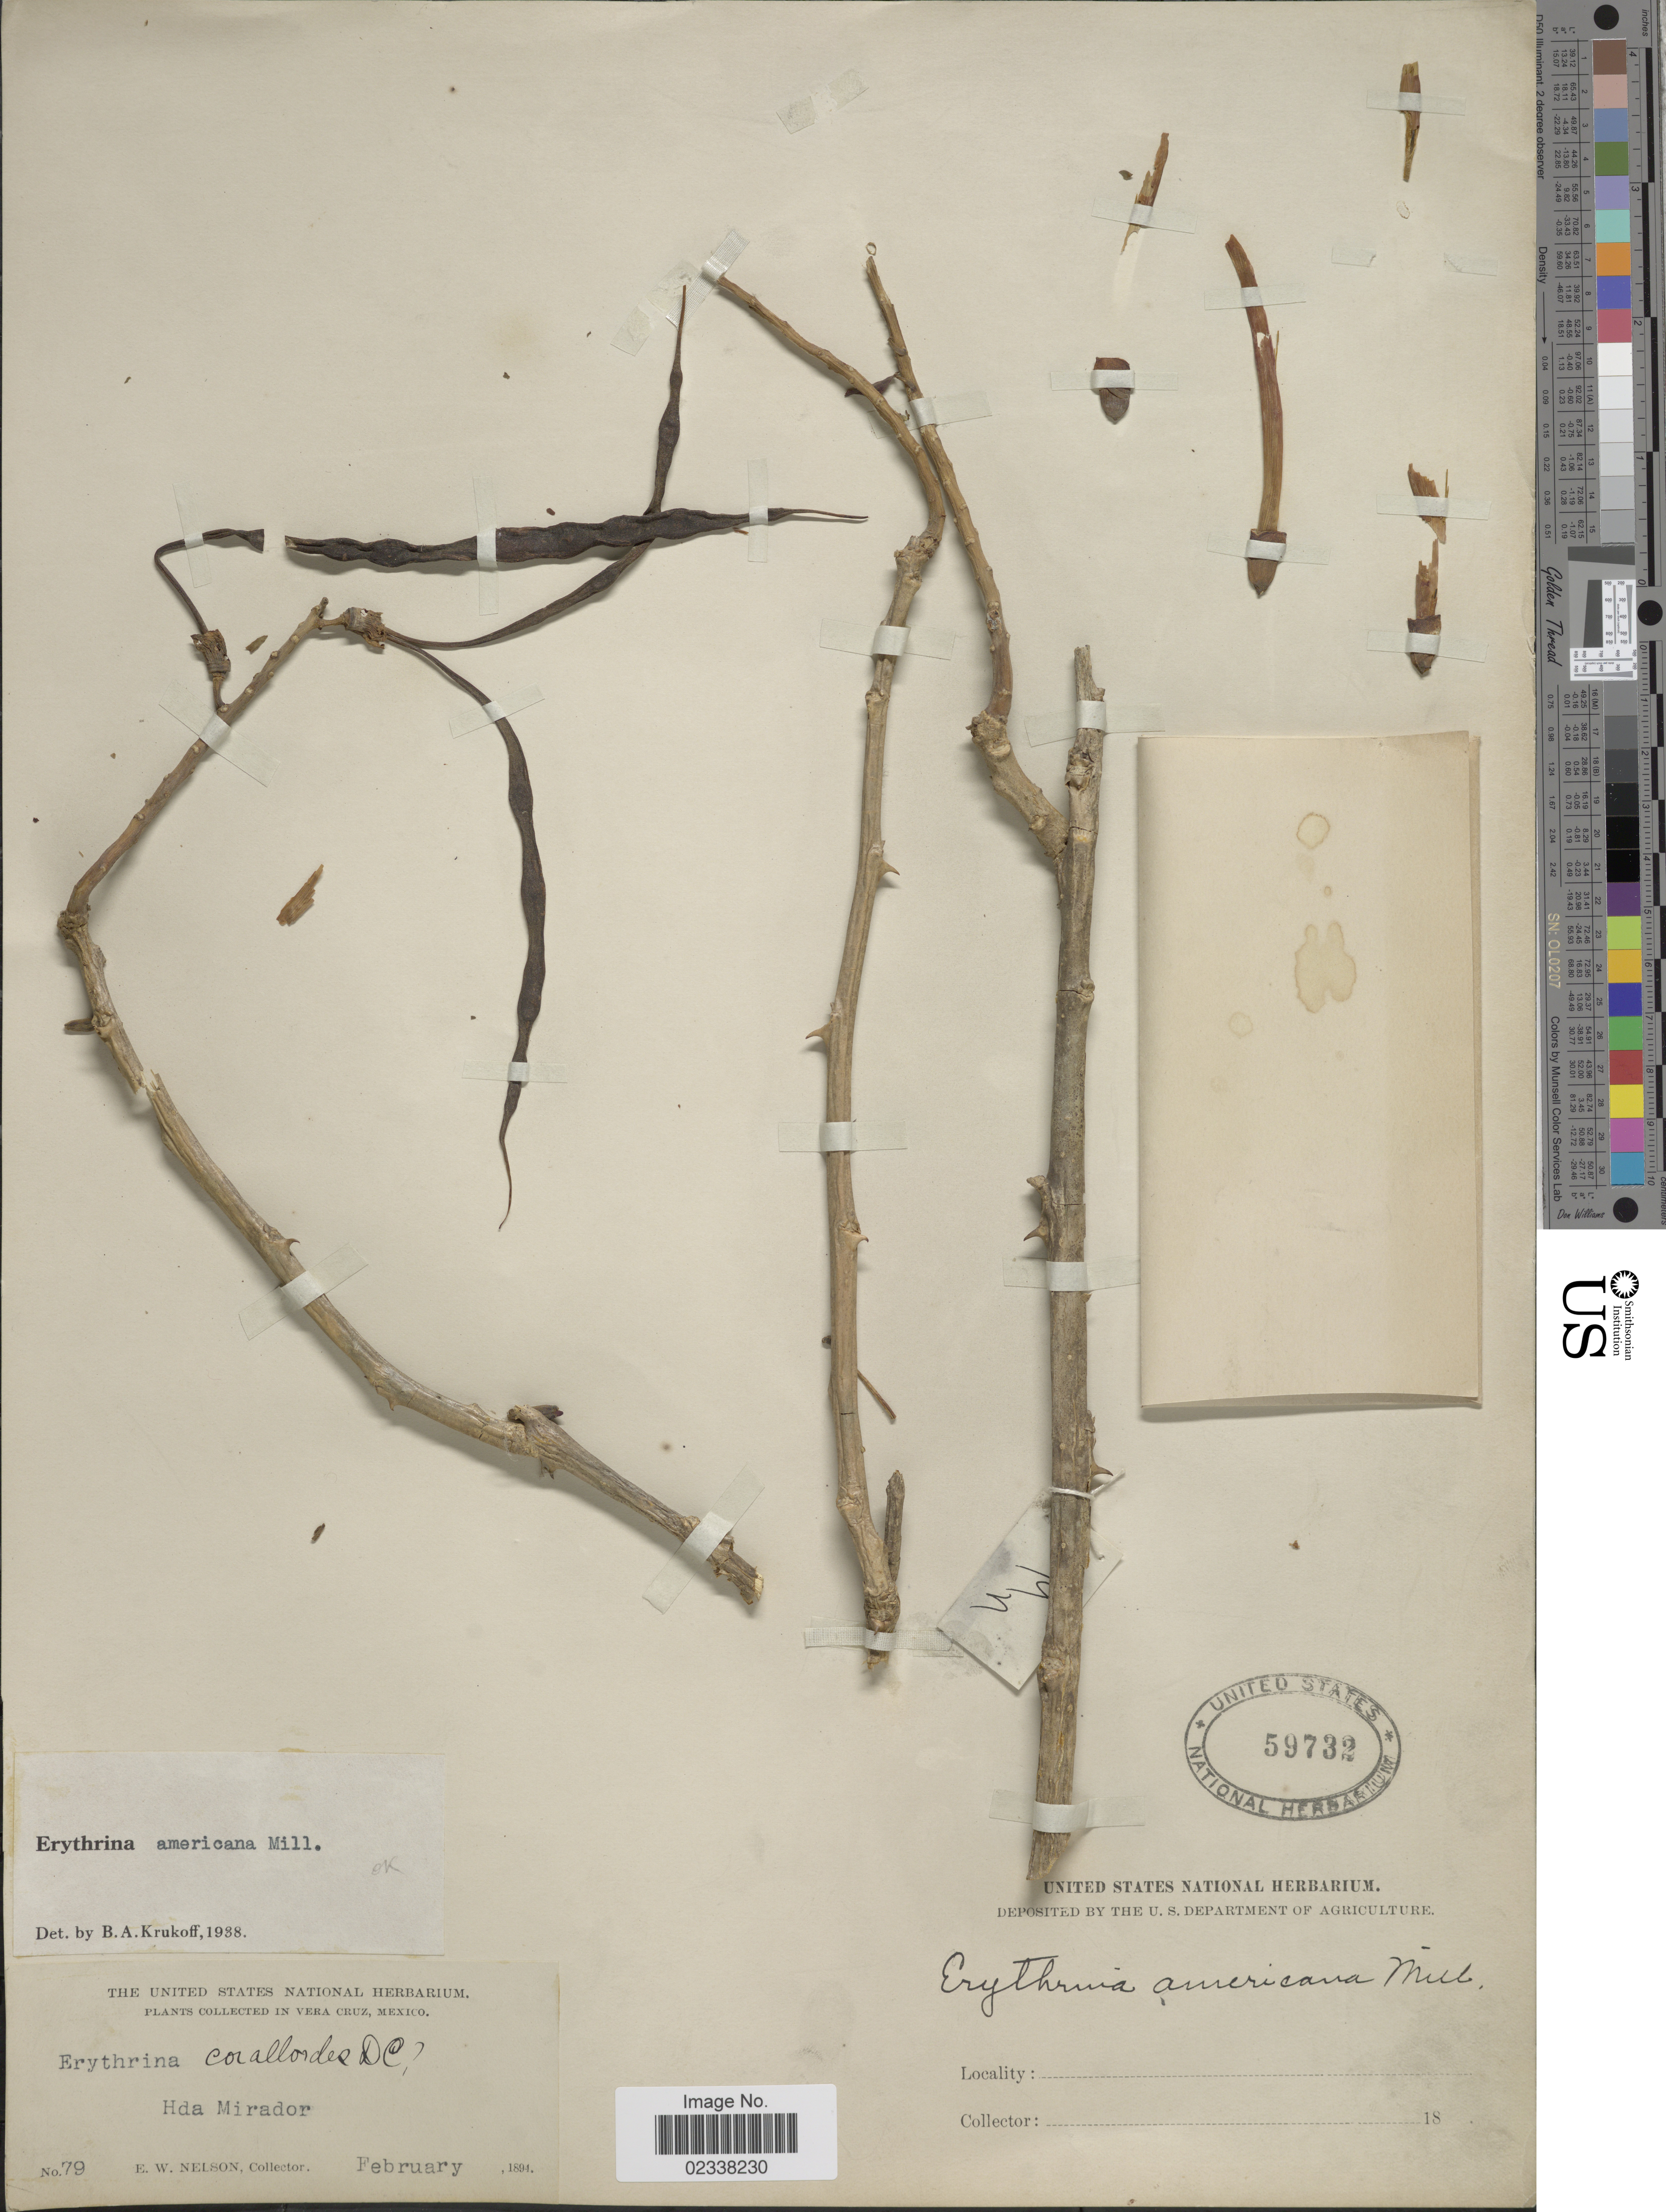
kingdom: Plantae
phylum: Tracheophyta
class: Magnoliopsida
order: Fabales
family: Fabaceae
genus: Erythrina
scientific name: Erythrina americana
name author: Mill.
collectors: E. W. Nelson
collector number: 79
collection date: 1894-02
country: Mexico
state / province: Veracruz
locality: Vera Cruz. Hda Mirador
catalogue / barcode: US 59732